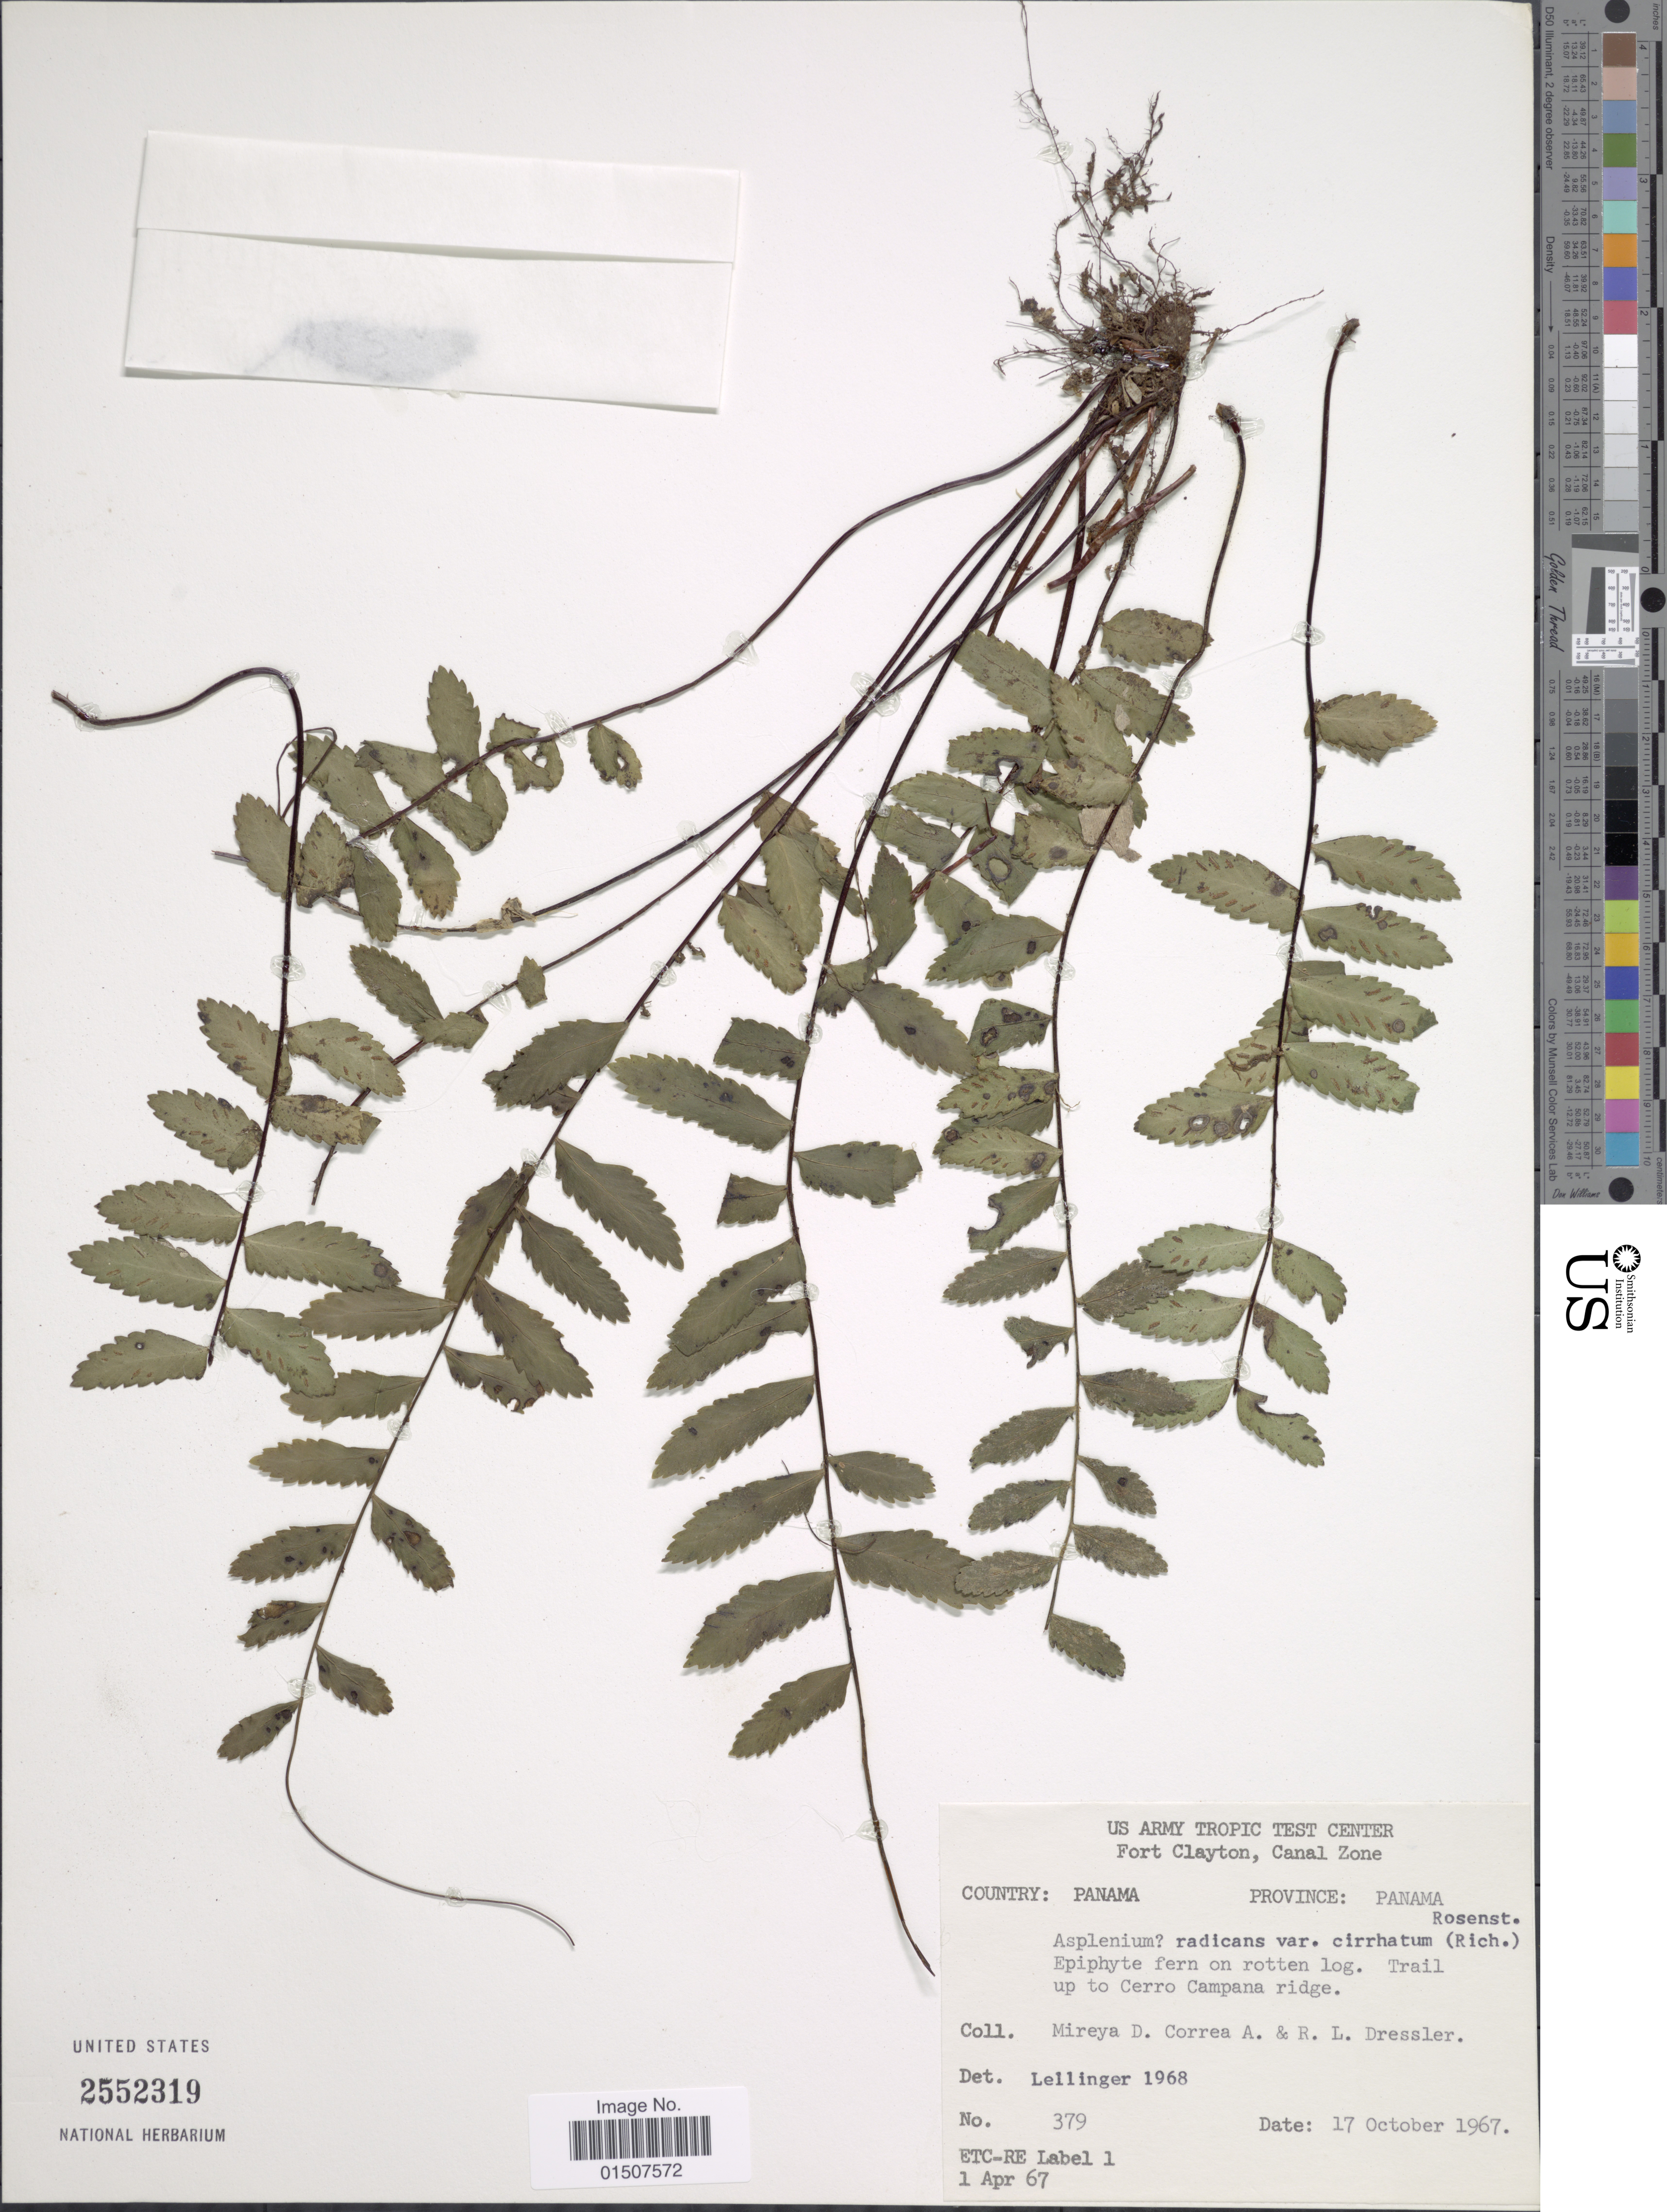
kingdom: Plantae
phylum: Tracheophyta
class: Polypodiopsida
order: Polypodiales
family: Aspleniaceae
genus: Asplenium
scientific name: Asplenium radicans var. cirrhatum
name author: (Rich. ex Willd.) Rosenst.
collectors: M. D. Corrêa-A. & R. Dressler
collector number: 379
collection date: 1967-10-17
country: Panama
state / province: Panamá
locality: Trail up to Cerro Campana ridge.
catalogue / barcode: US 2552319